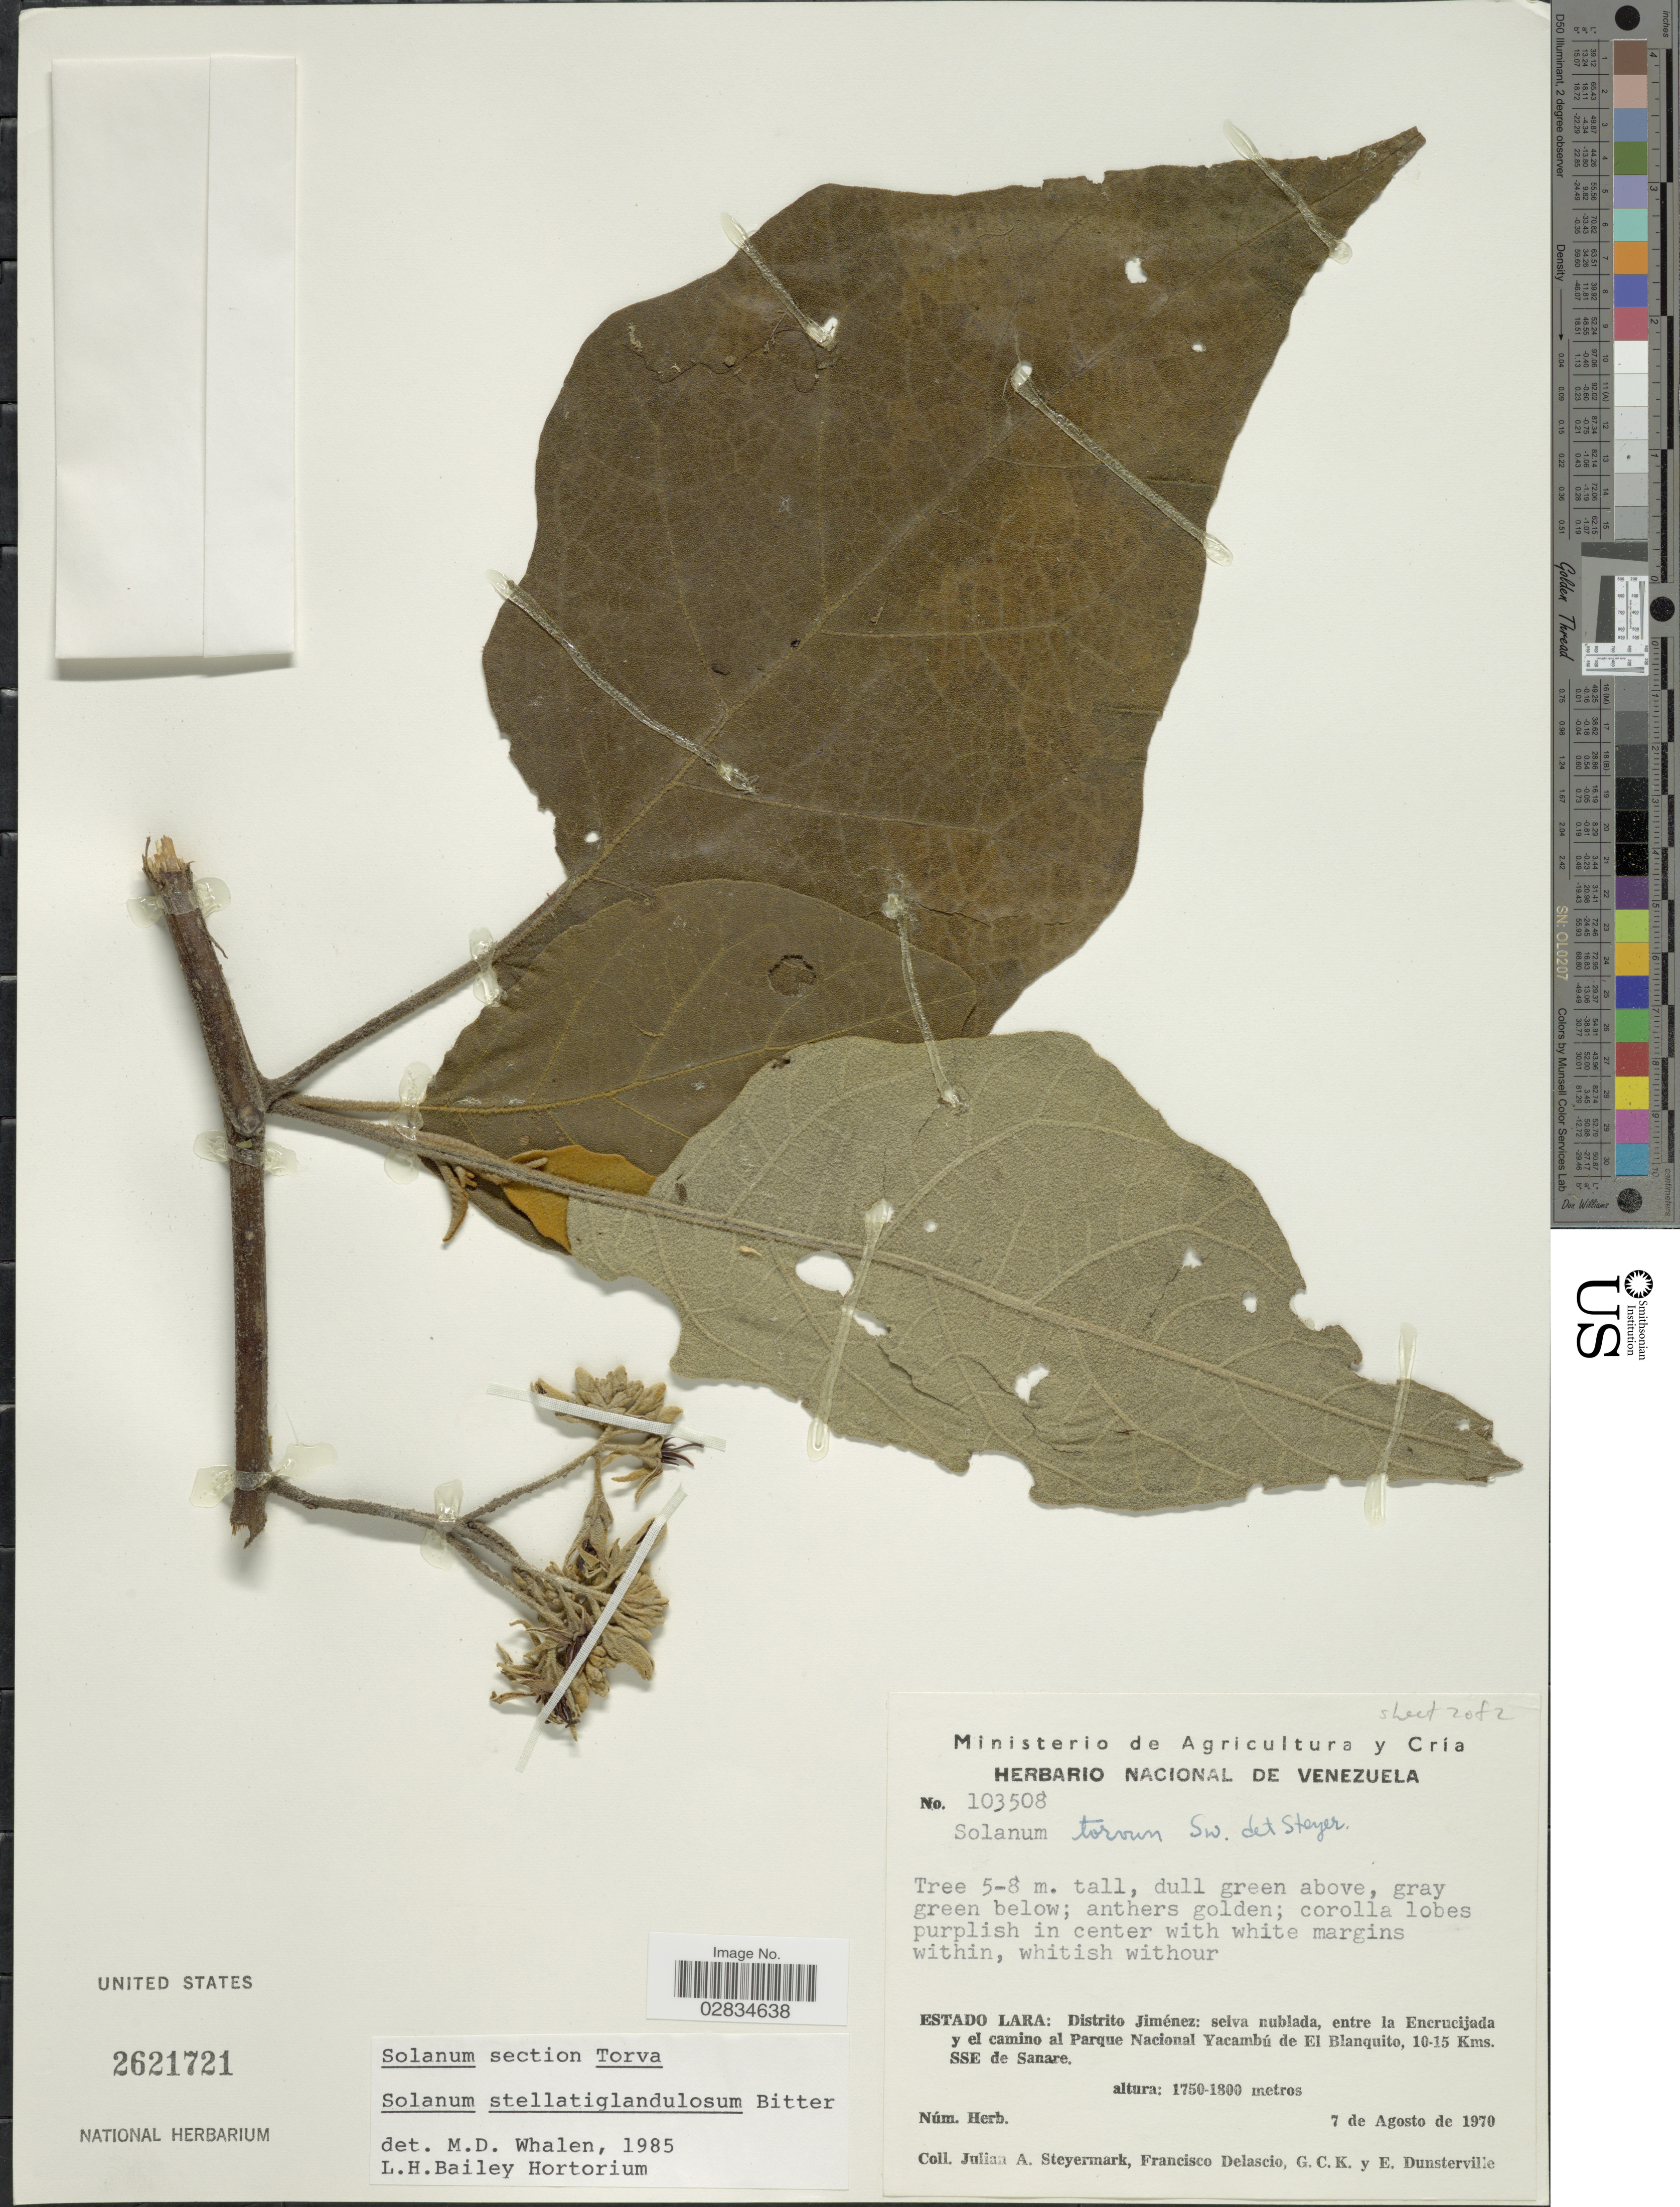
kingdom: Plantae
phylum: Tracheophyta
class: Magnoliopsida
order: Solanales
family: Solanaceae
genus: Solanum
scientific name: Solanum stellatiglandulosum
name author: Bitter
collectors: J. Steyermark, F. Delascio, G. C. K. Dunsterville & E. Dunsterville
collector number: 103508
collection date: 1970-08-07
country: Venezuela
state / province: Lara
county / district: Jiménez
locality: Distrito Jiménez: selva nublada, entre la Encrucijada y el camino al Parque Nacional Yacambú de El Blanquito, 10-15 Kms. SSE de Sanare.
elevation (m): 1750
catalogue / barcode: US 2621721